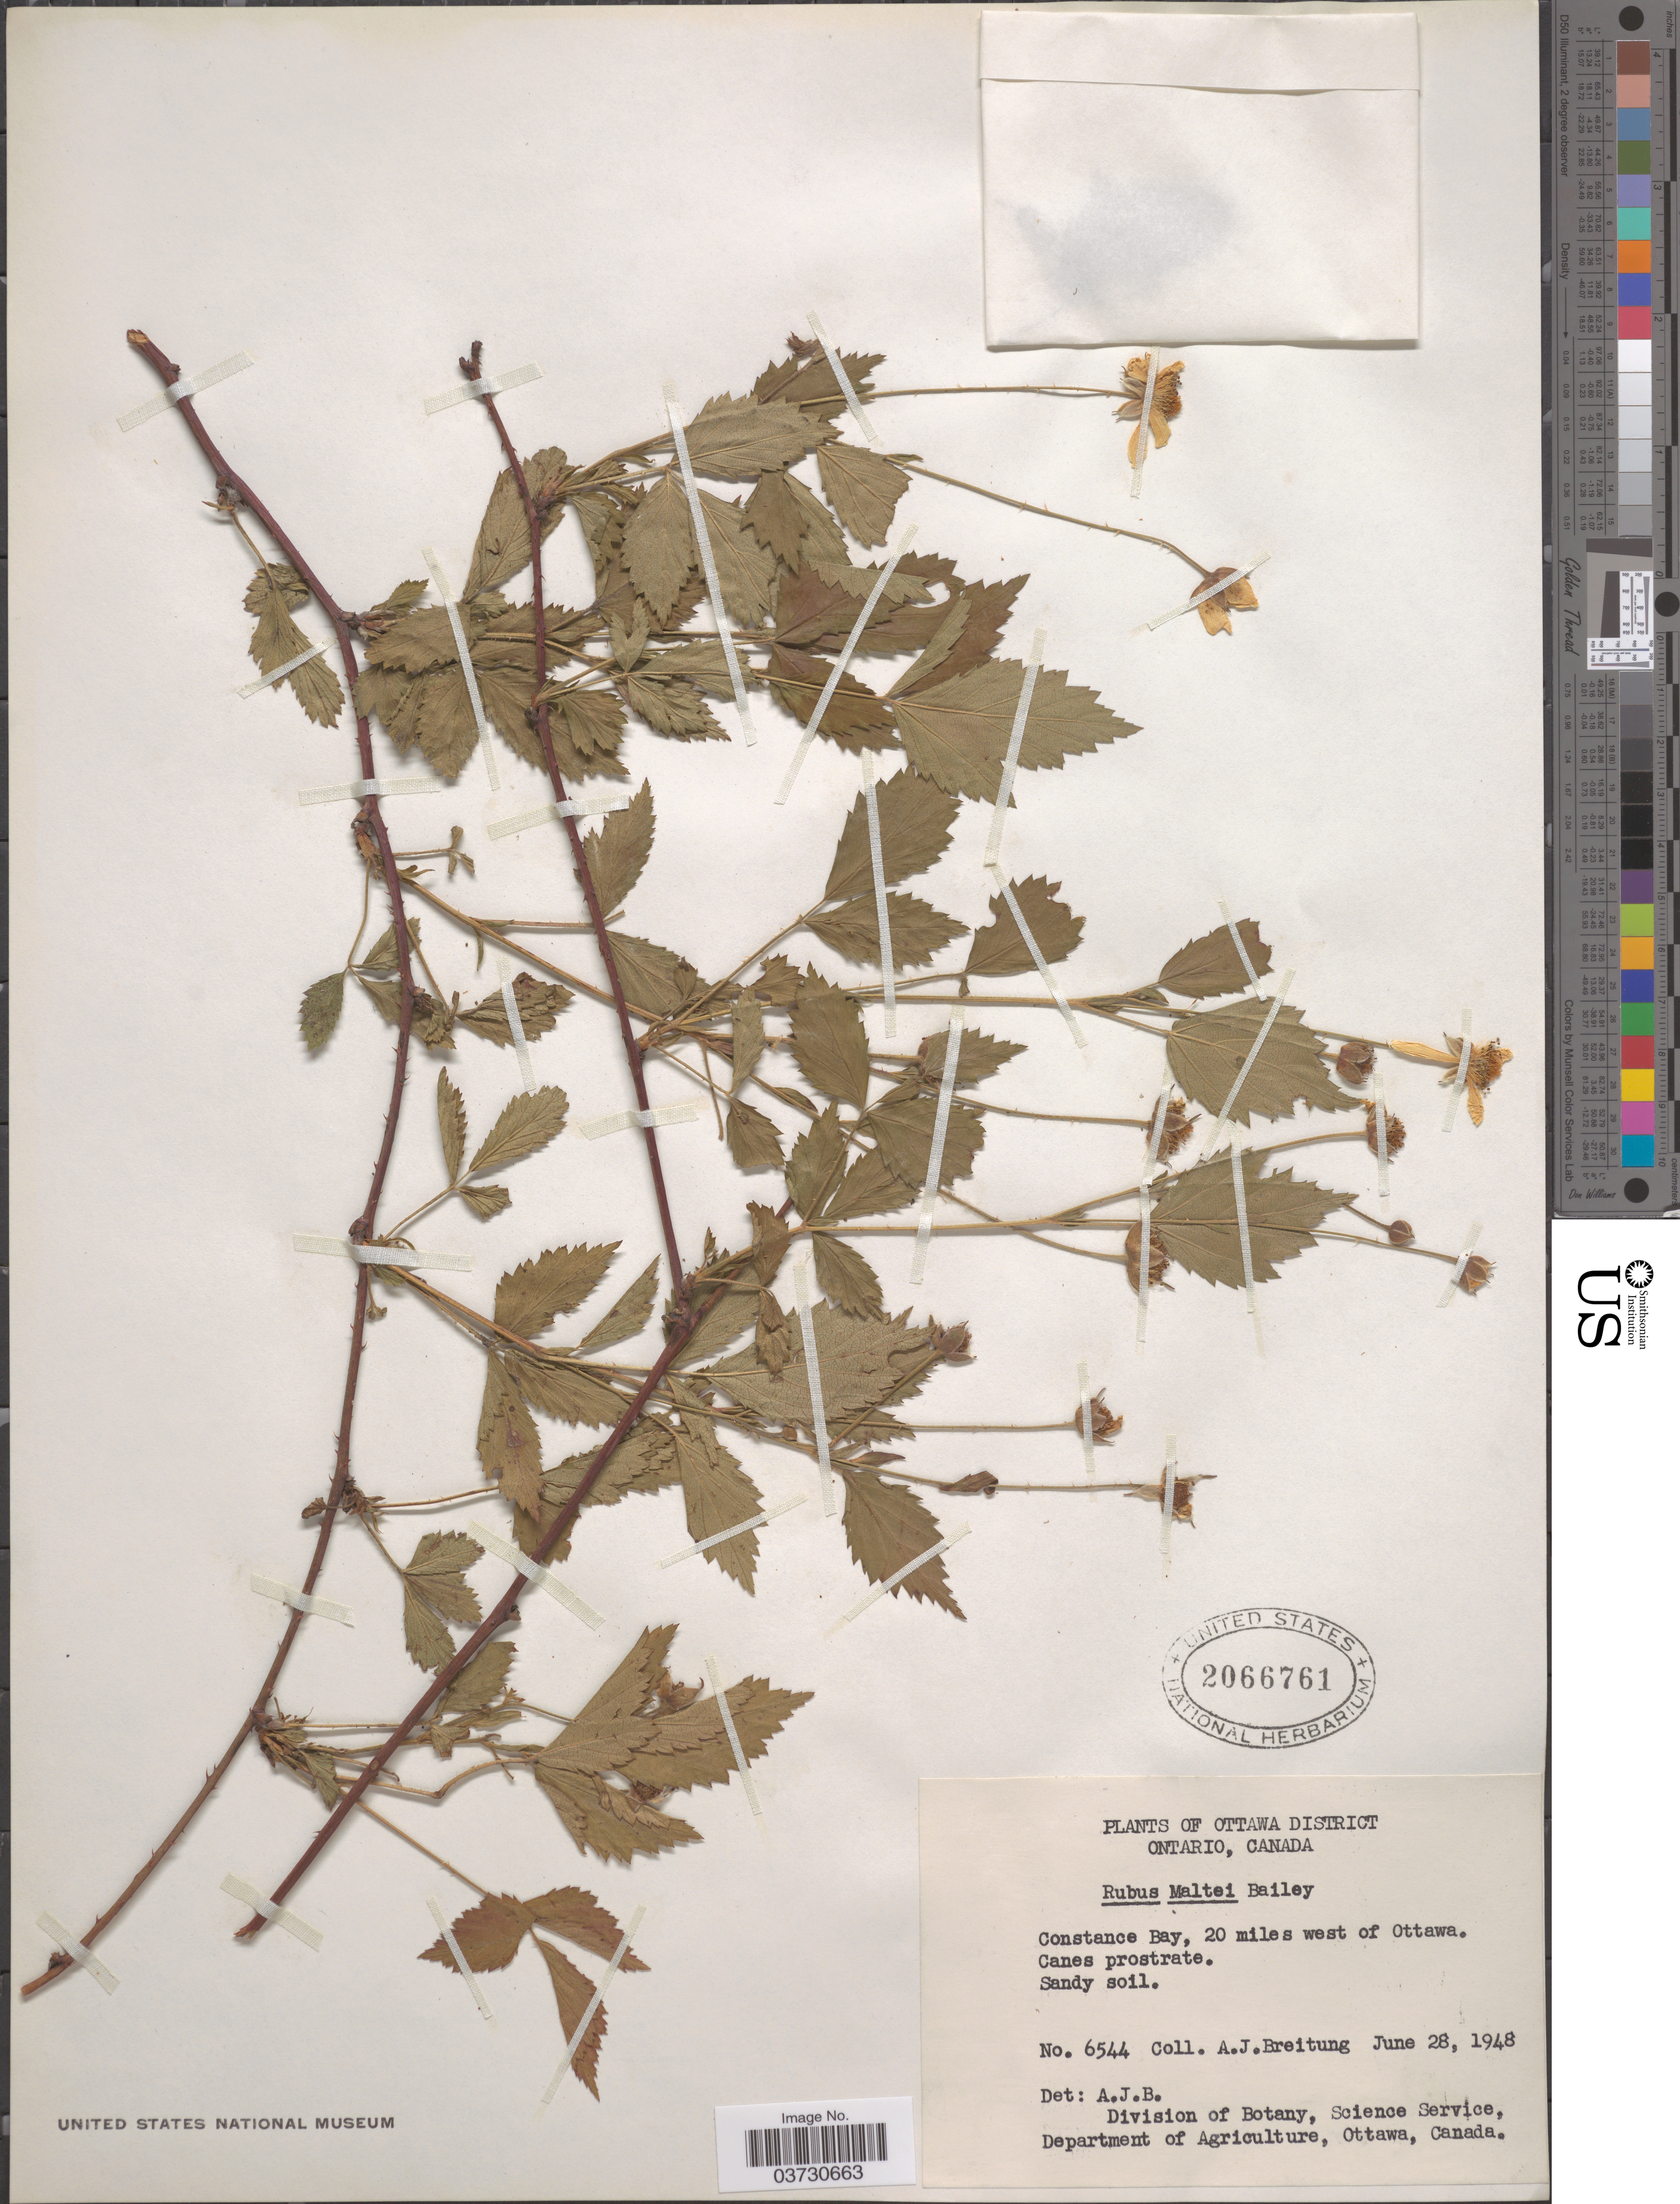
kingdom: Plantae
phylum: Tracheophyta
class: Magnoliopsida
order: Rosales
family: Rosaceae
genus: Rubus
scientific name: Rubus maltei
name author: L.H. Bailey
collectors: A. Breitung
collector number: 6544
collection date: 1948-06-28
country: Canada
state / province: Ontario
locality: Ottawa District. Constance Bay, 20 miles west of Ottawa.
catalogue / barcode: US 2066761